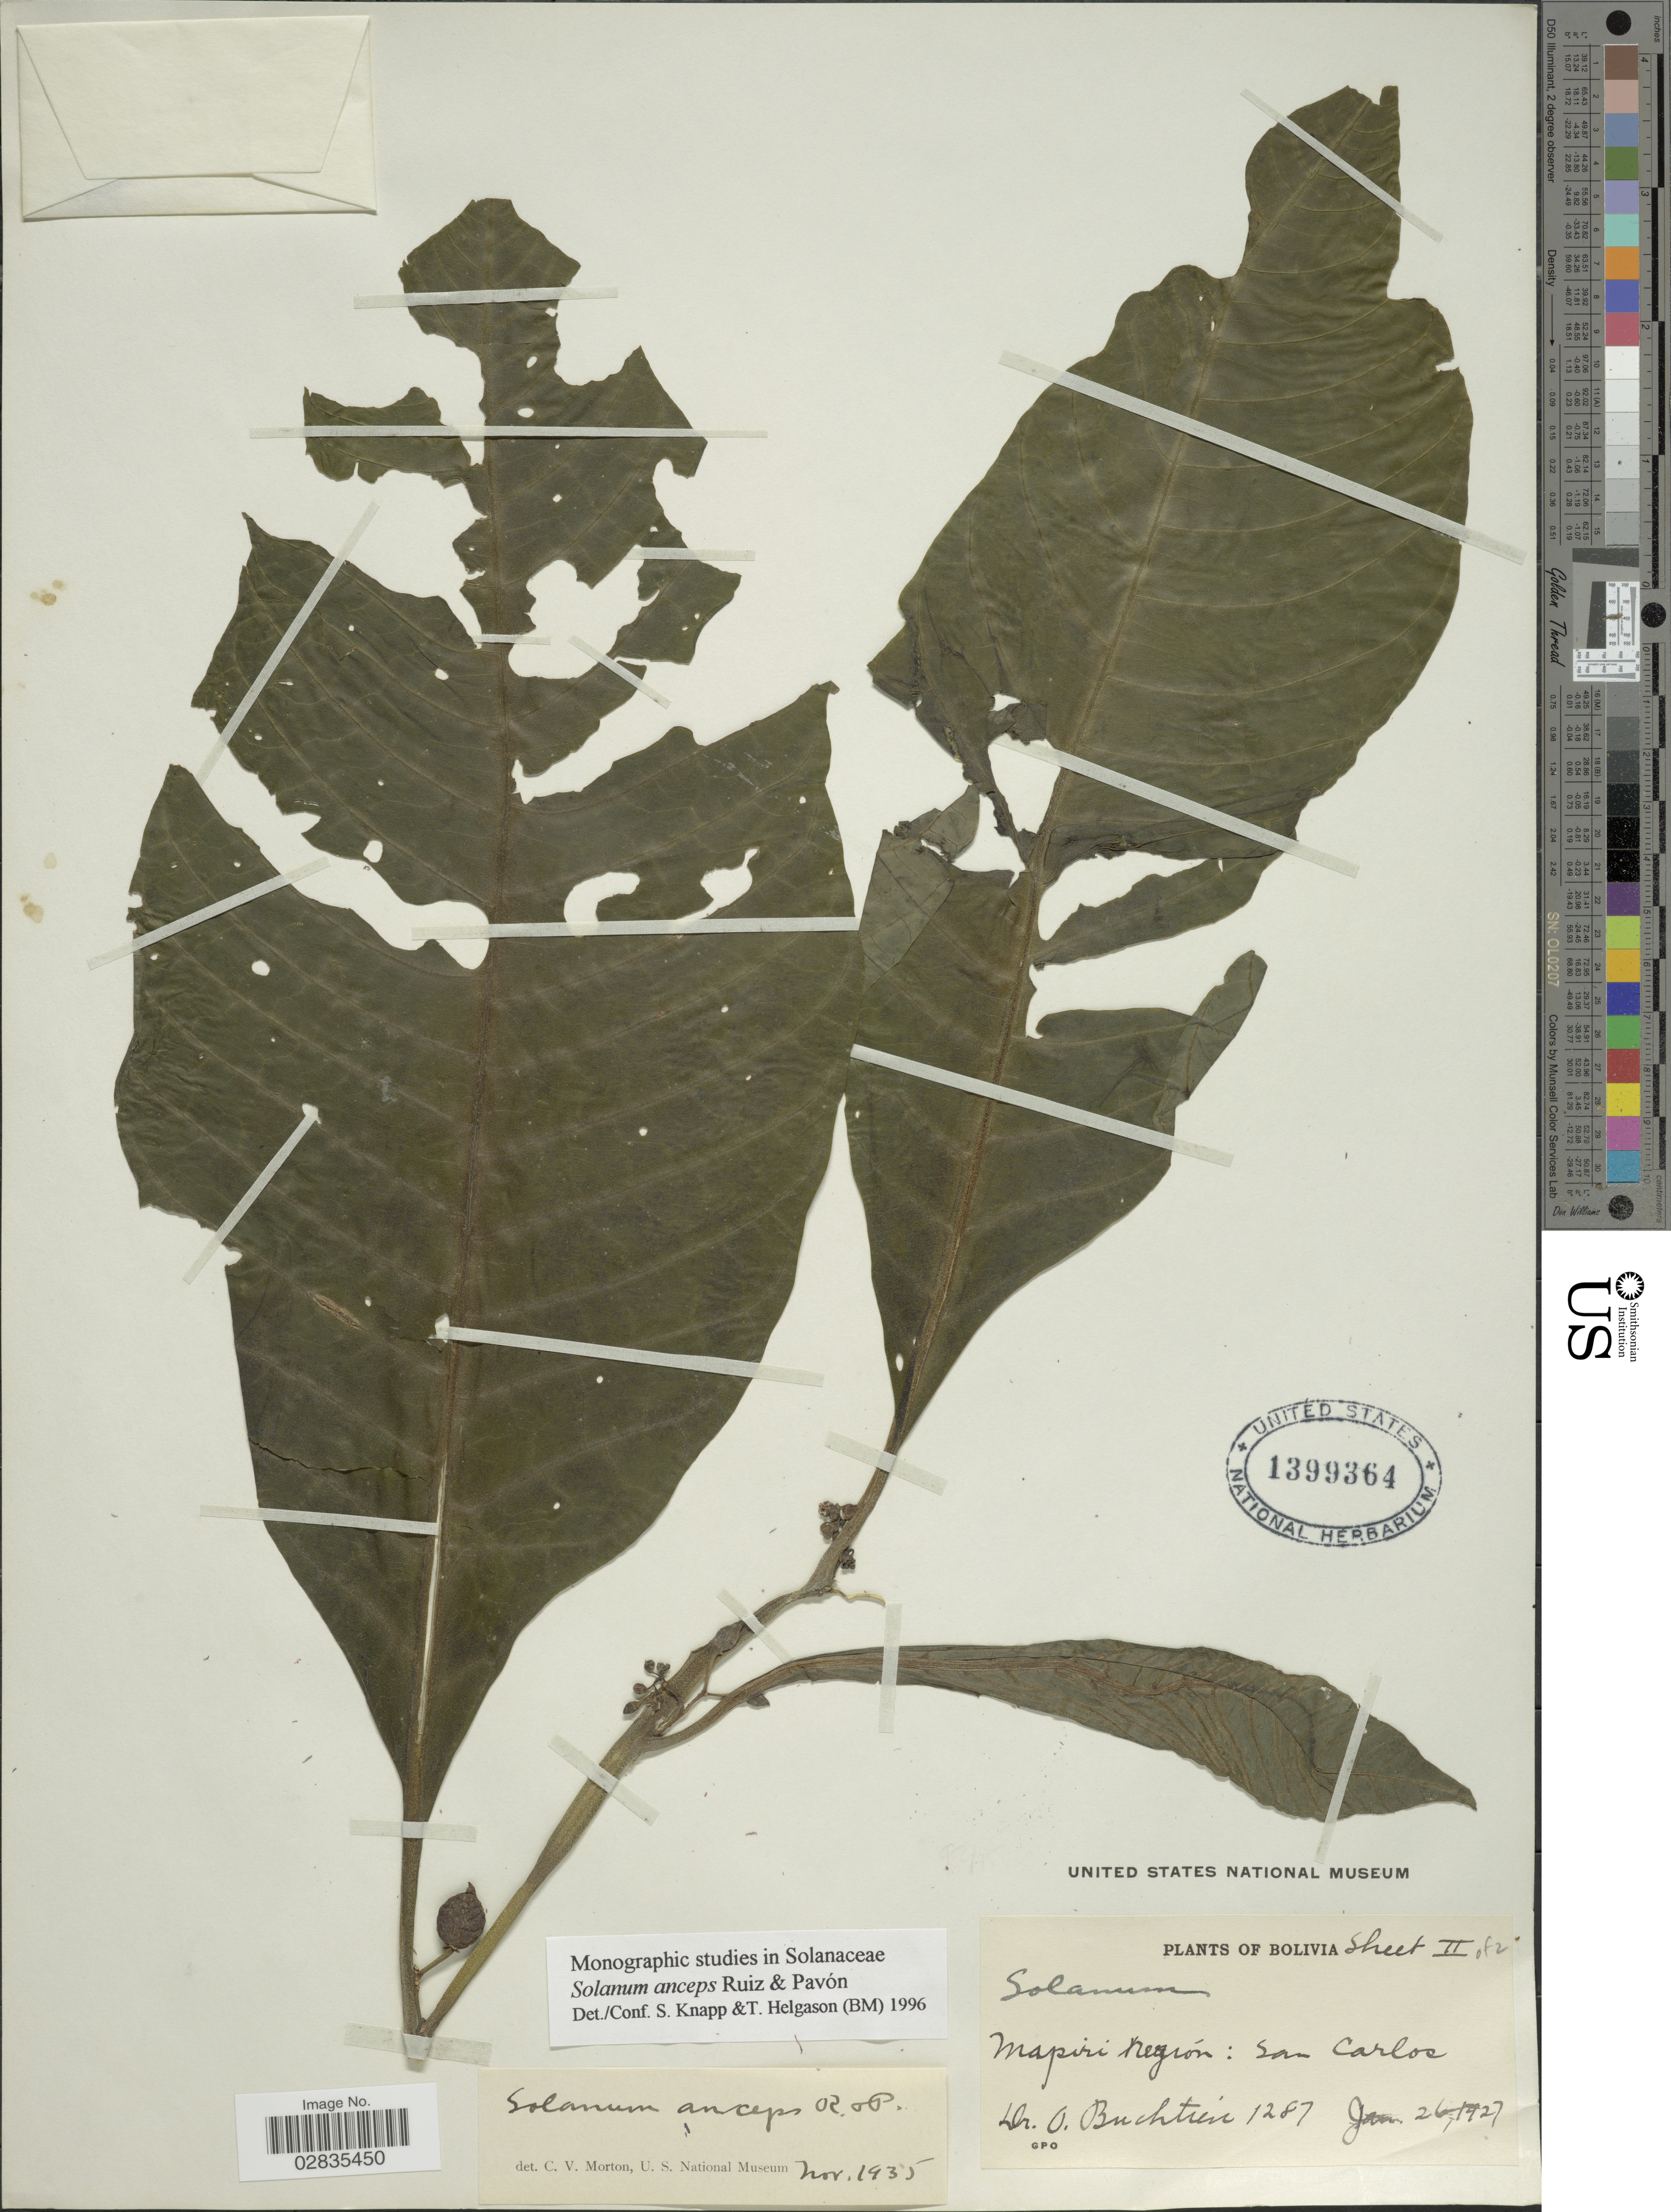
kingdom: Plantae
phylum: Tracheophyta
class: Magnoliopsida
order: Solanales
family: Solanaceae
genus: Solanum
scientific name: Solanum anceps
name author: Ruiz & Pav.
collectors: O. Buchtien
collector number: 1287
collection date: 1927-01-26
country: Bolivia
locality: Mapiri Región: San Carlos.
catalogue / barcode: US 1399364